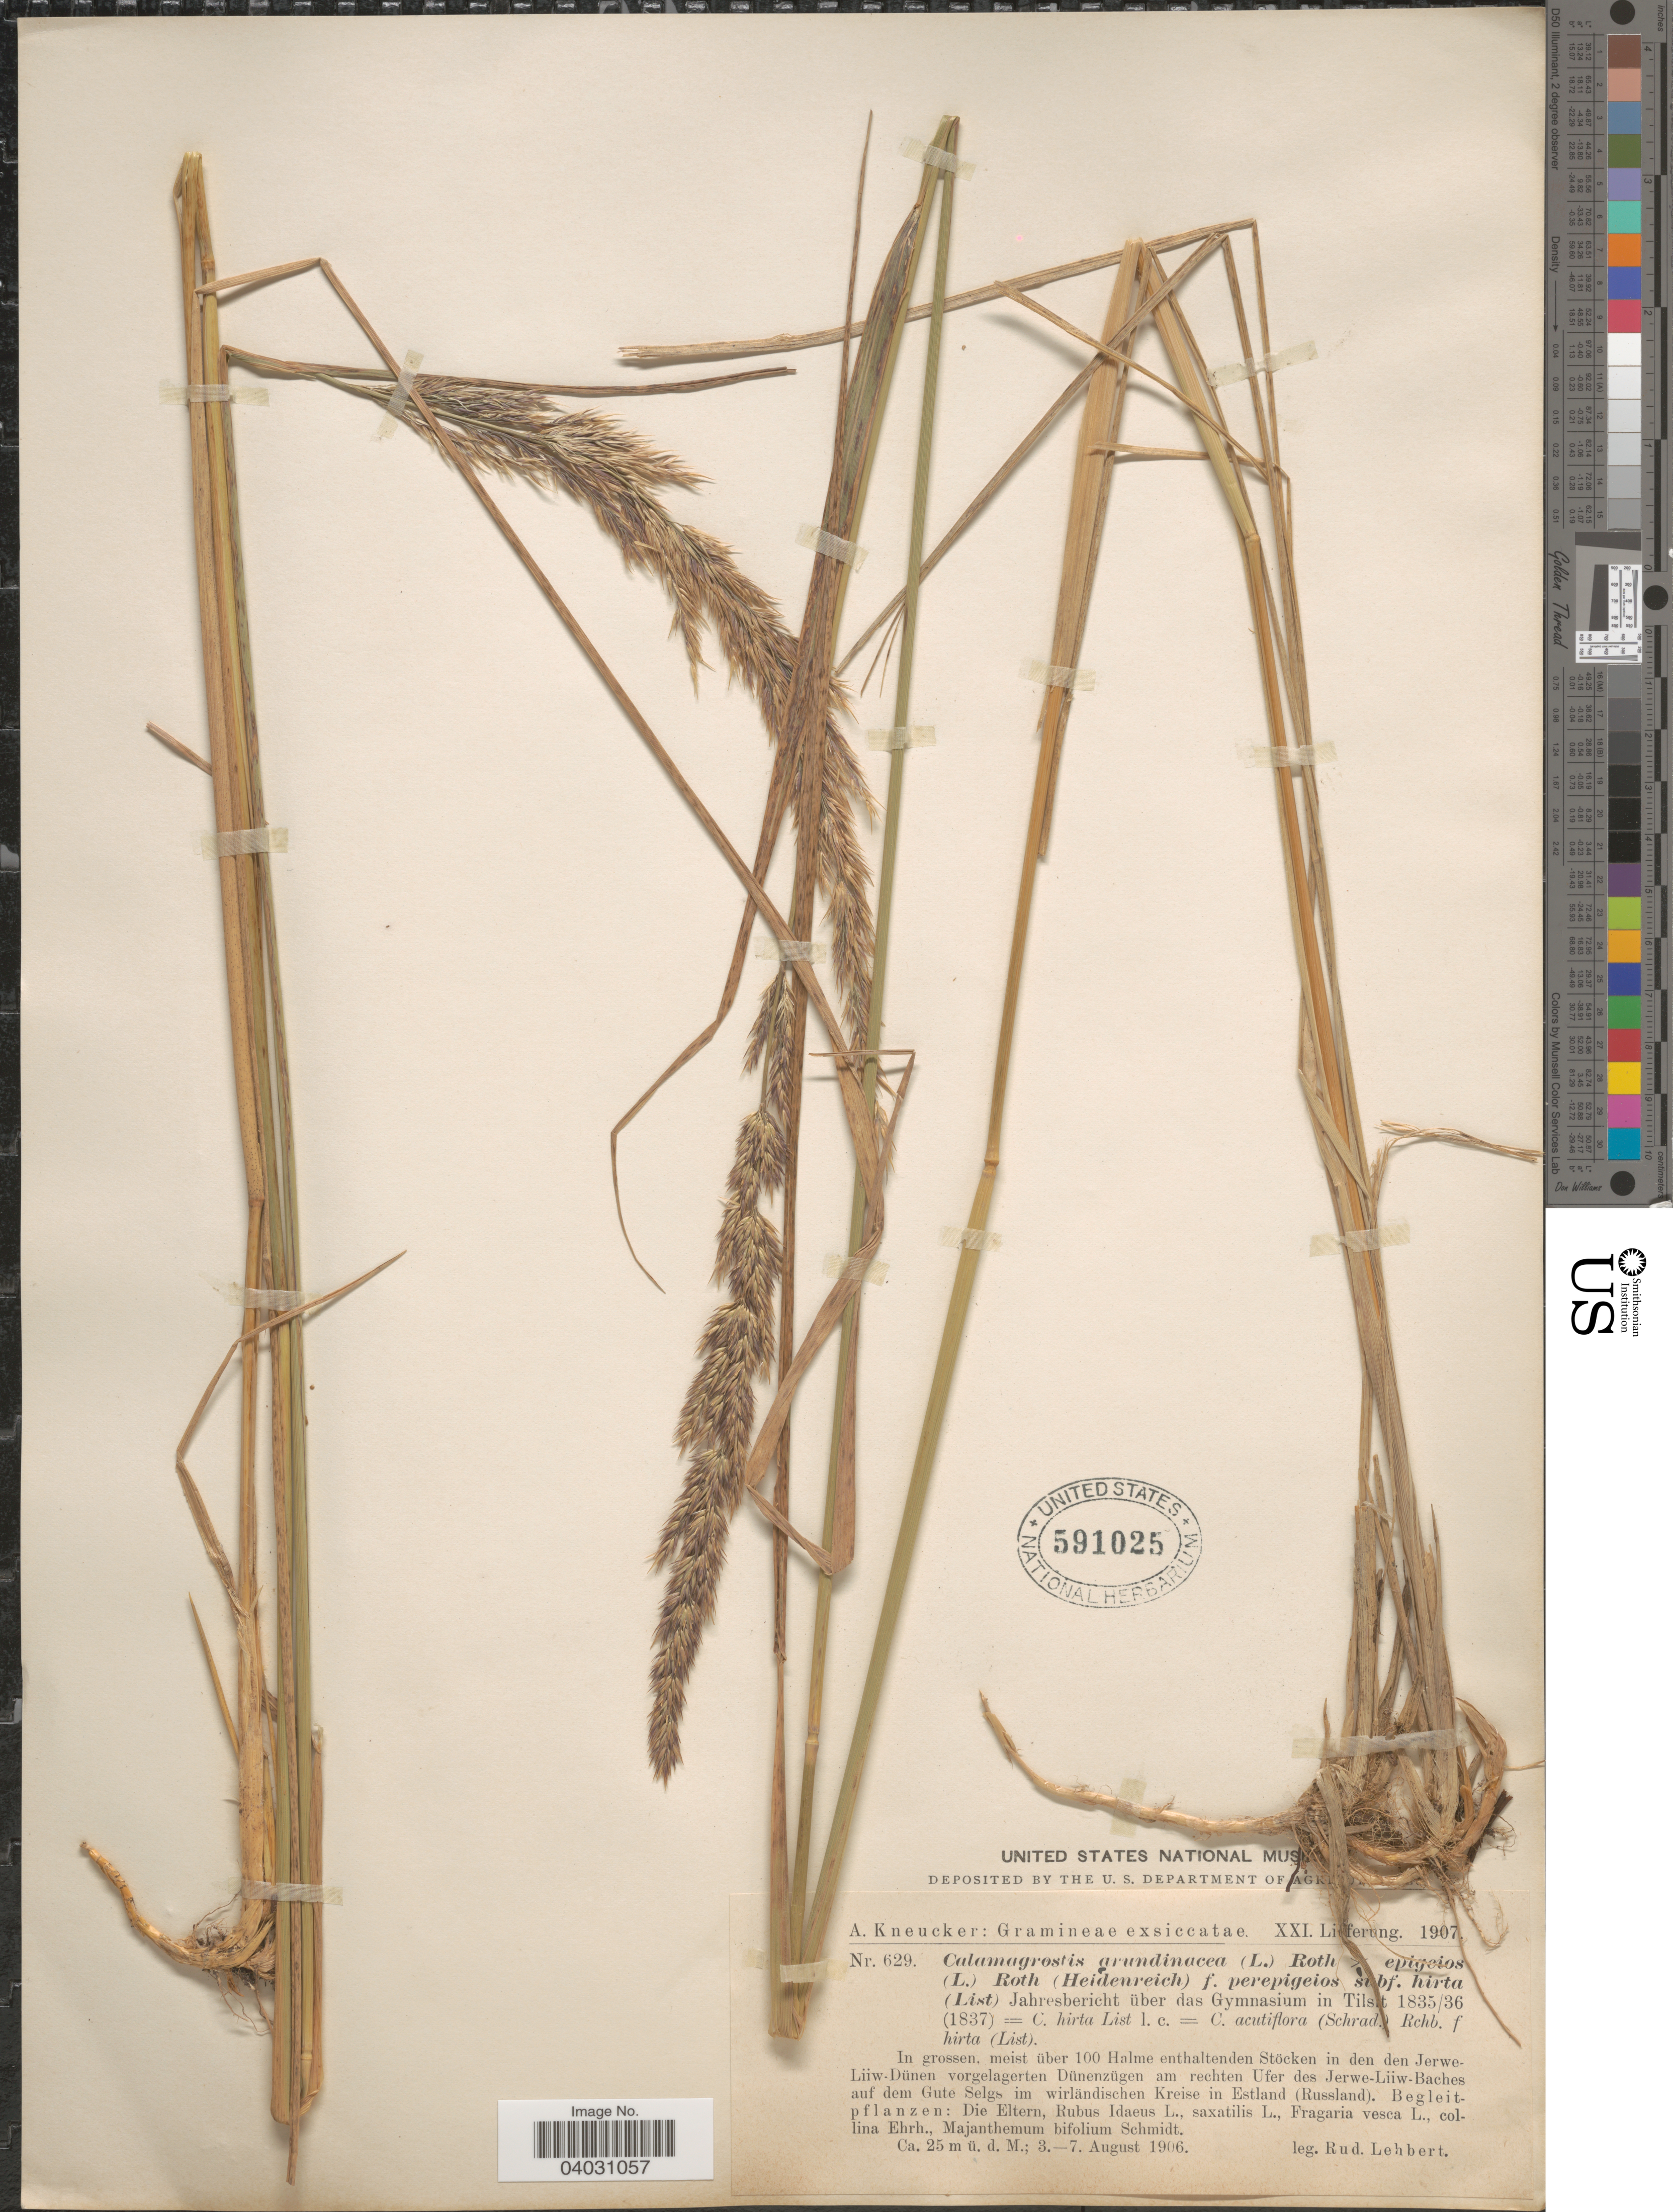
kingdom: Plantae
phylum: Tracheophyta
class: Liliopsida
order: Poales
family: Poaceae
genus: Calamagrostis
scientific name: Calamagrostis arundinacea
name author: (L.) Roth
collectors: R. Lehbert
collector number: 629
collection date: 1906-08-03/1906-08-07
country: Estonia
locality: Stöcken in den den Jerweliiw-Dünen vorgelagerten Dünenzügen am rechten Ufer des Jerwe-Liiw-Baches auf dem Gute Selgs im wirländischen Kreise in Estland (Russland).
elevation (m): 25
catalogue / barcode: US 591025